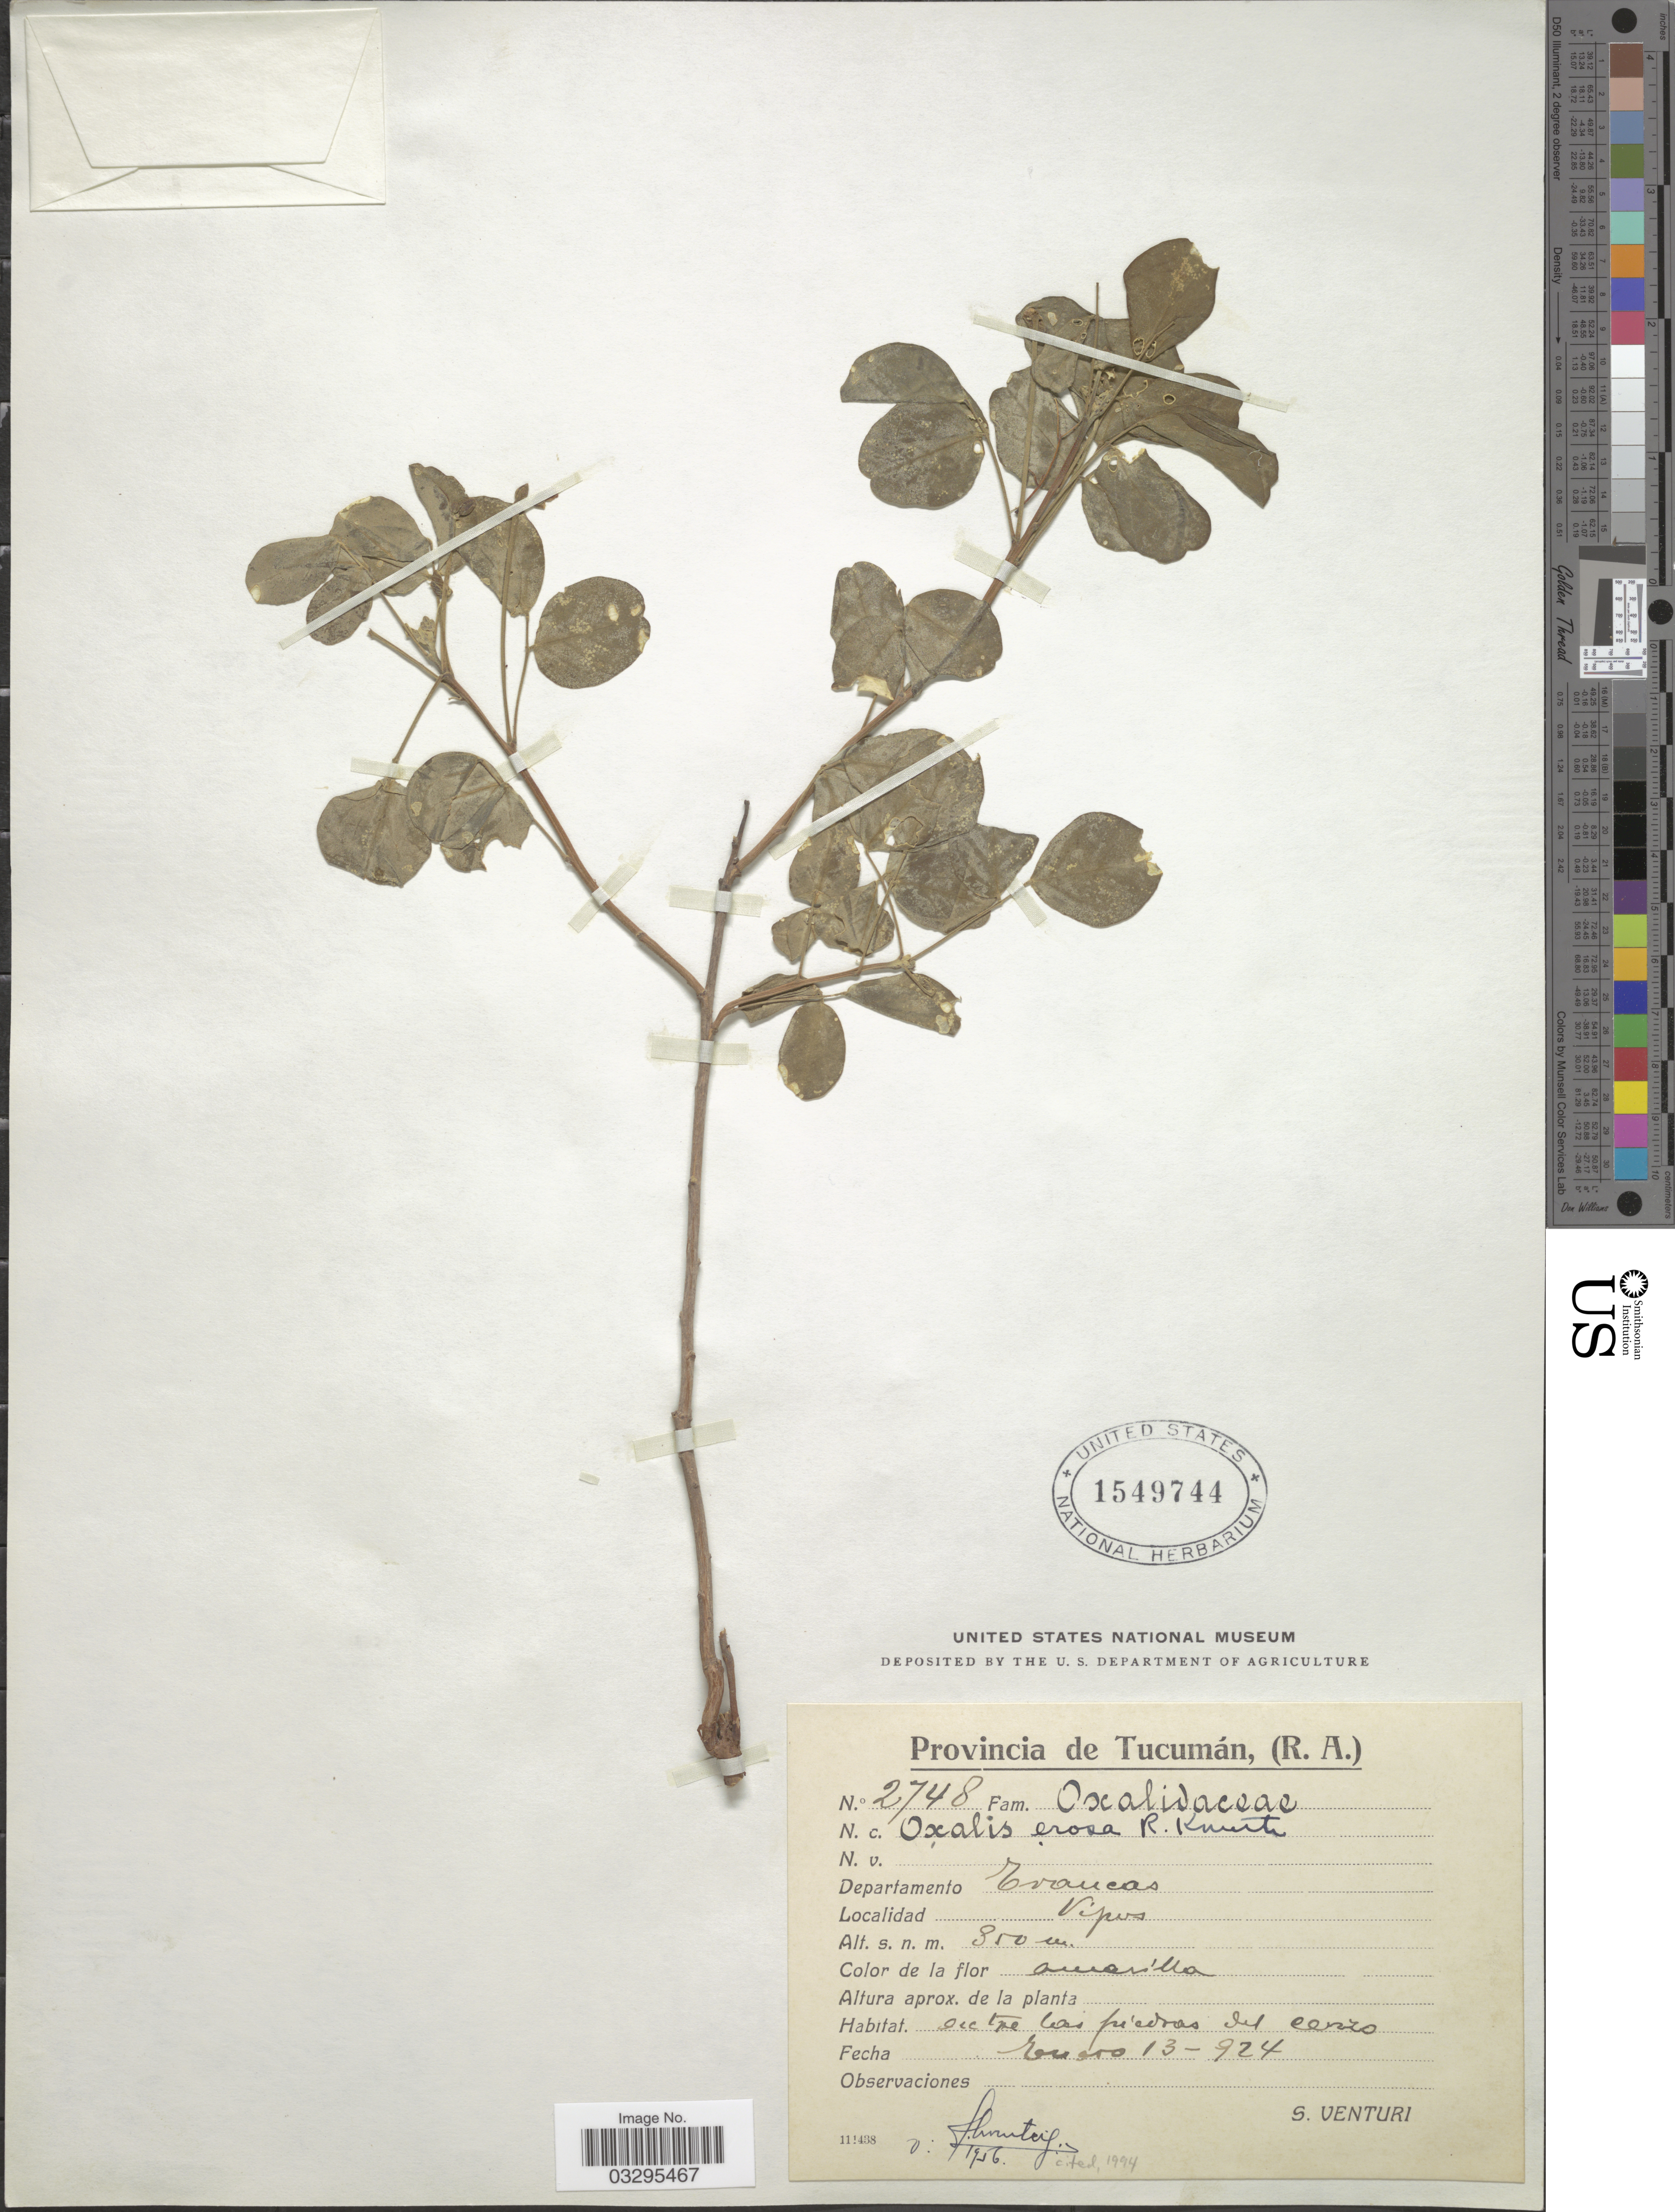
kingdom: Plantae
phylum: Tracheophyta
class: Magnoliopsida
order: Oxalidales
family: Oxalidaceae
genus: Oxalis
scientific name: Oxalis erosa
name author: R. Knuth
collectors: S. Venturi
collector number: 2748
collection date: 1924-01-13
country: Argentina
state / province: Tucuman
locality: Departamento Trancas. Vipos.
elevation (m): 850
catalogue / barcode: US 1549744